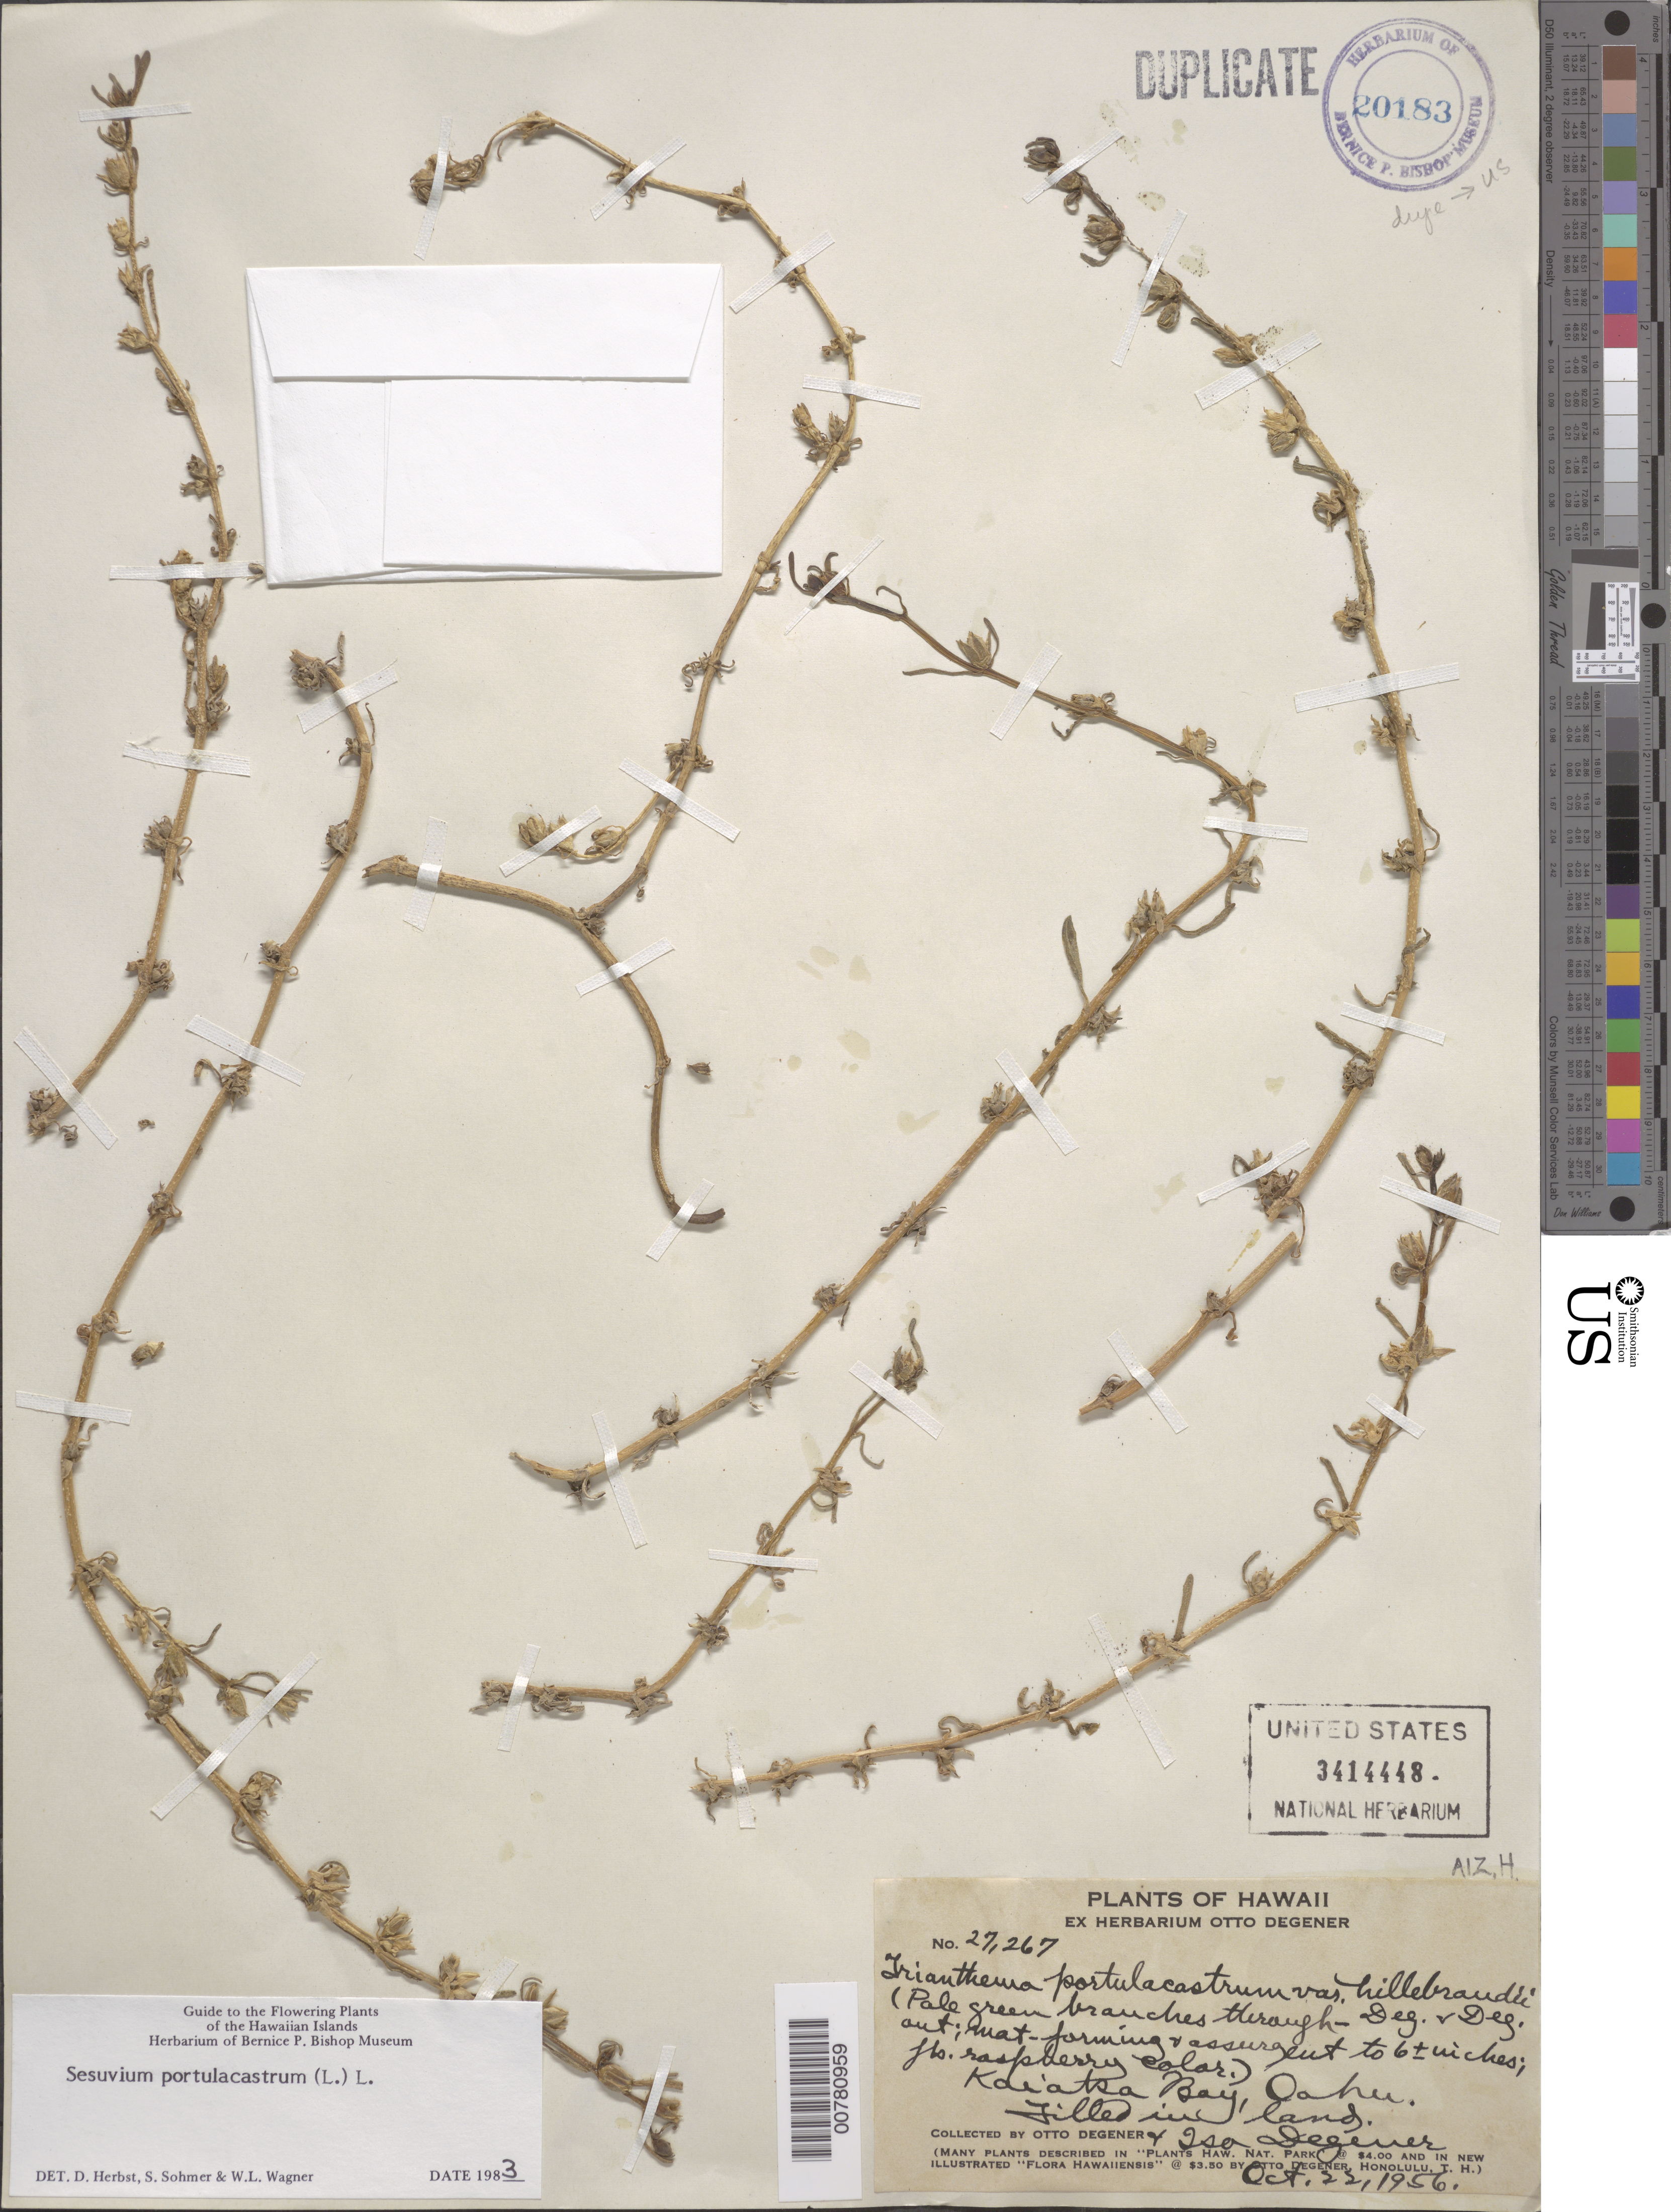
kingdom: Plantae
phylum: Tracheophyta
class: Magnoliopsida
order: Caryophyllales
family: Aizoaceae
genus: Sesuvium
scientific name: Sesuvium revolutifolium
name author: Ortega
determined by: Strong, Mark T., (BOT), Smithsonian Institution - National Museum of Natural History (UNITED STATES)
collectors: O. Degener & I. Degener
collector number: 27267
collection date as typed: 22 Oct 1956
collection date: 1956-10-22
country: United States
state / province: Hawaii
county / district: Honolulu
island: Oahu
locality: Kaiaka Bay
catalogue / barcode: US 3414448